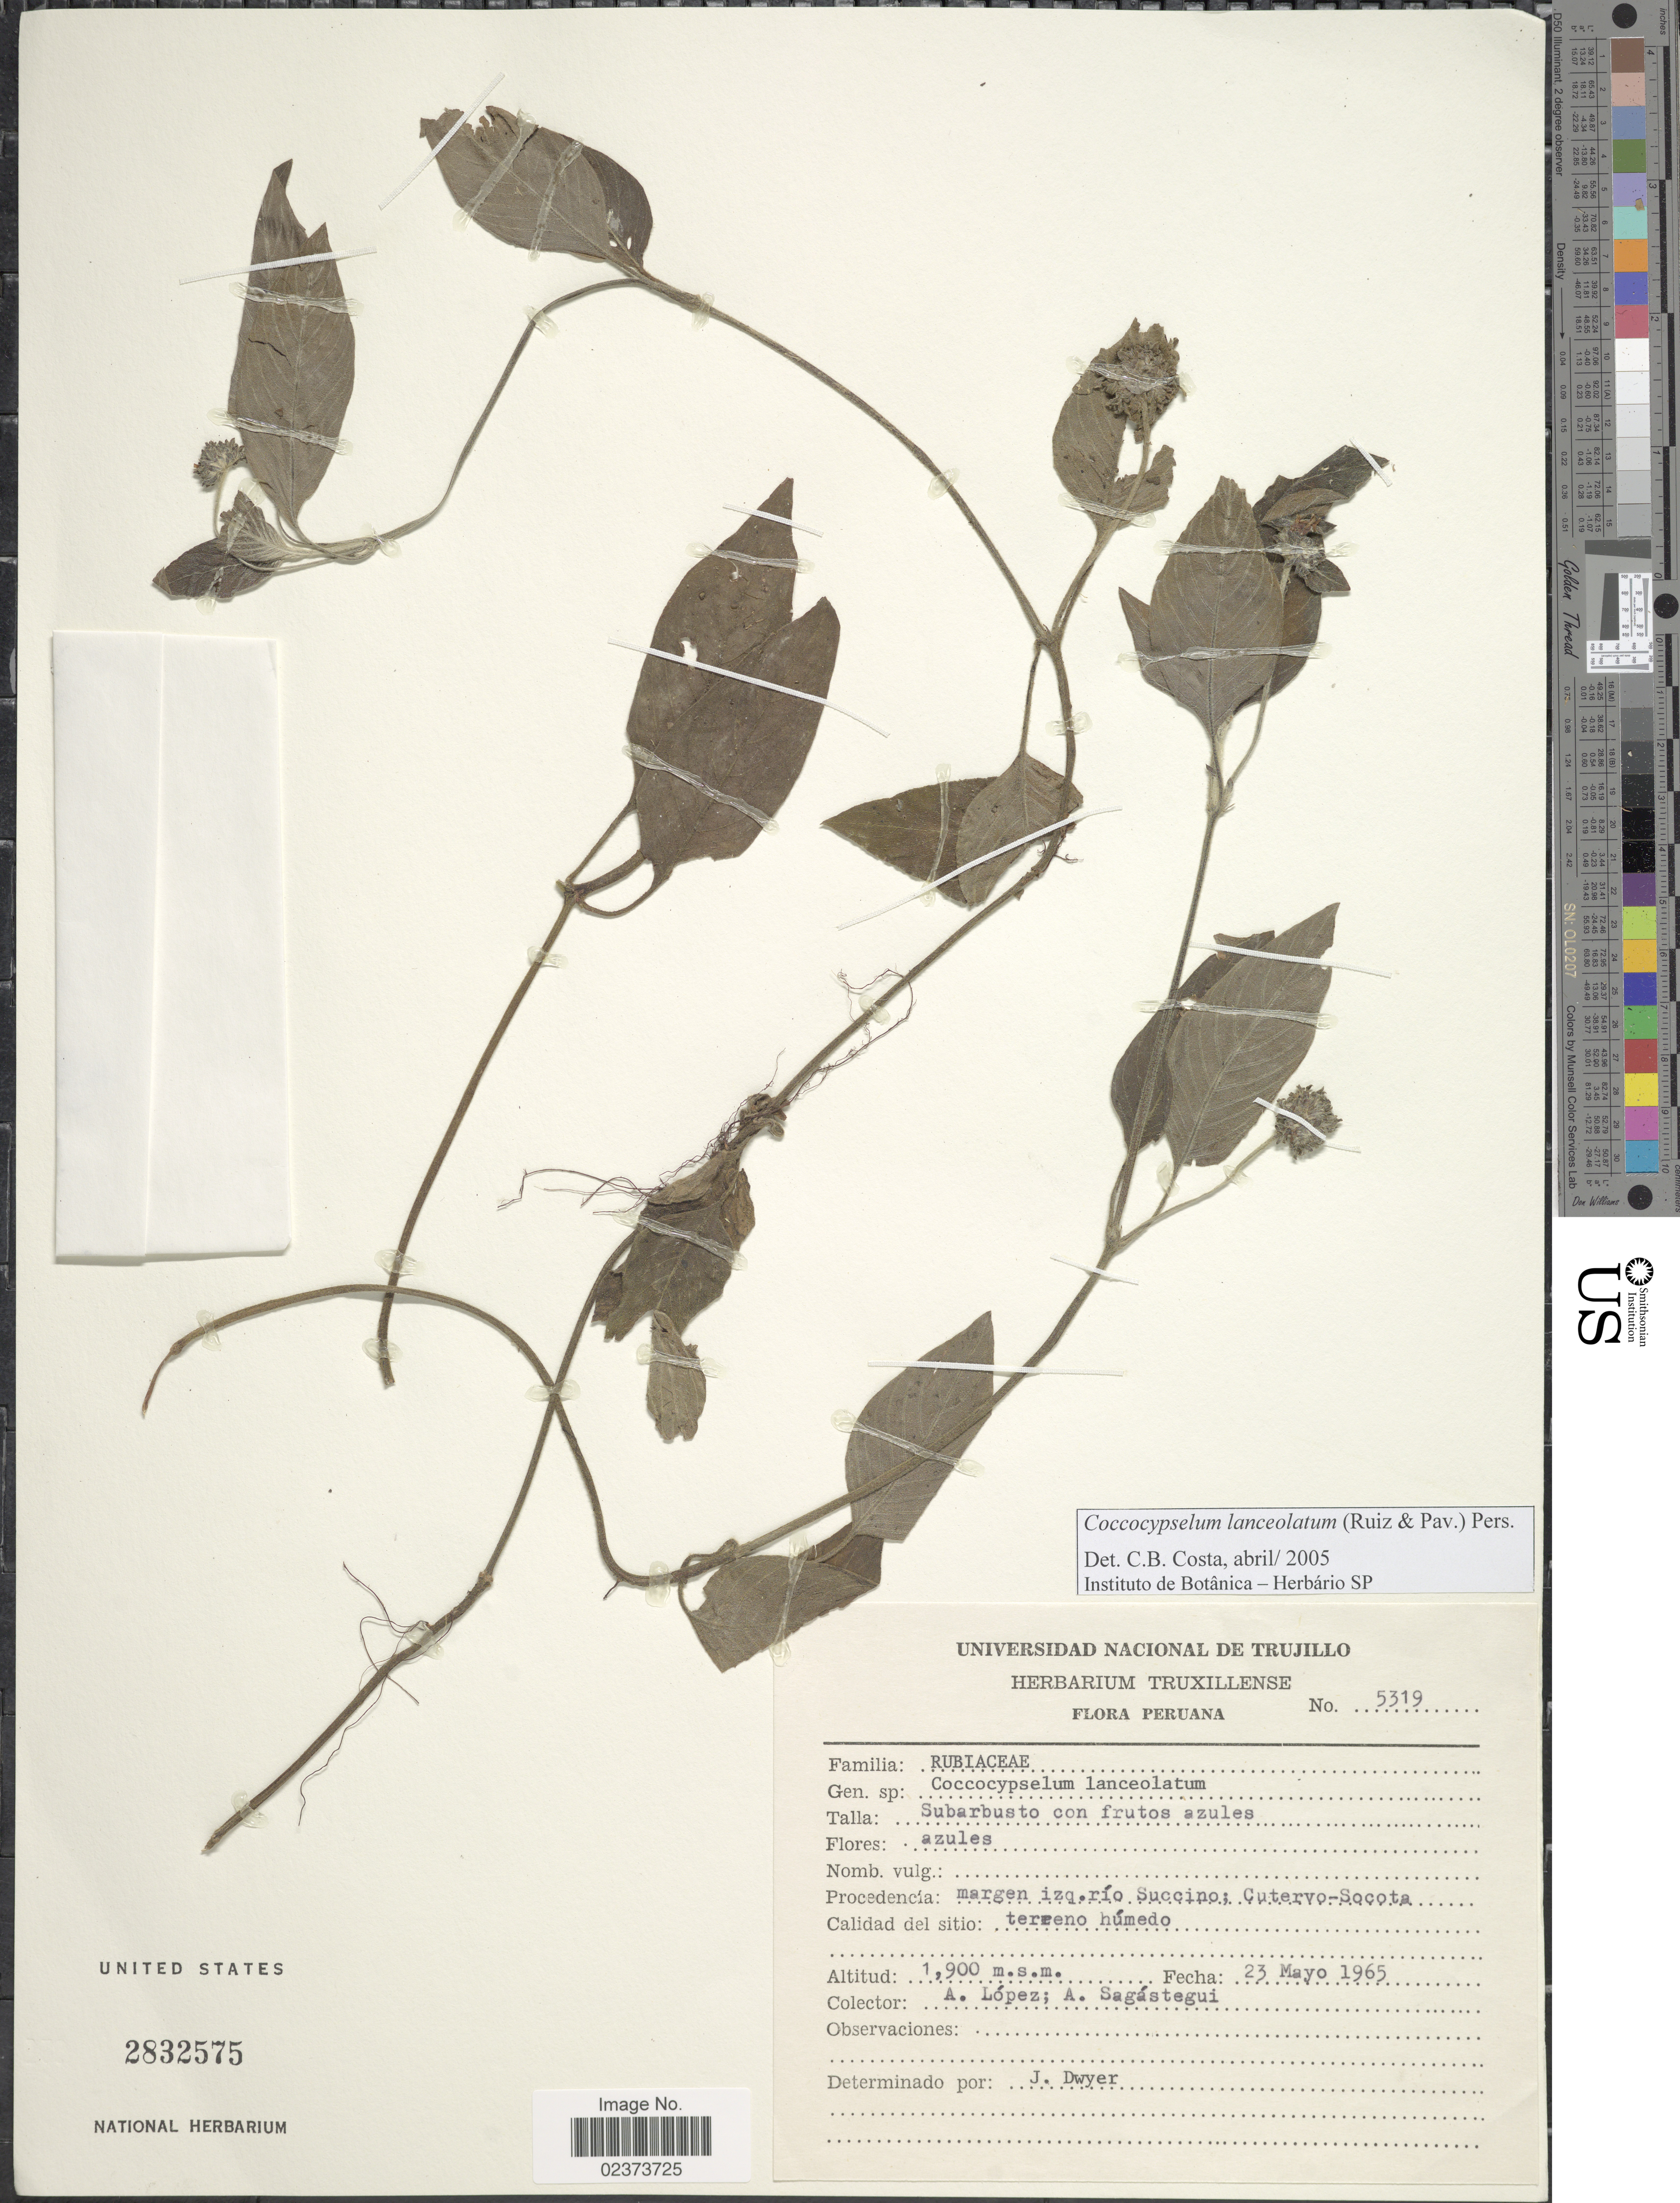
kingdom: Plantae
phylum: Tracheophyta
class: Magnoliopsida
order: Gentianales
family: Rubiaceae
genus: Coccocypselum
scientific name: Coccocypselum lanceolatum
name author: (Ruiz & Pav.) Pers.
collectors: A. López & A. Sagastegui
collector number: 5319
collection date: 1965-05-23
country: Peru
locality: Procedencía margen izq. río Succino; Cutervo-Socota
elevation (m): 1900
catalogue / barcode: US 2832575